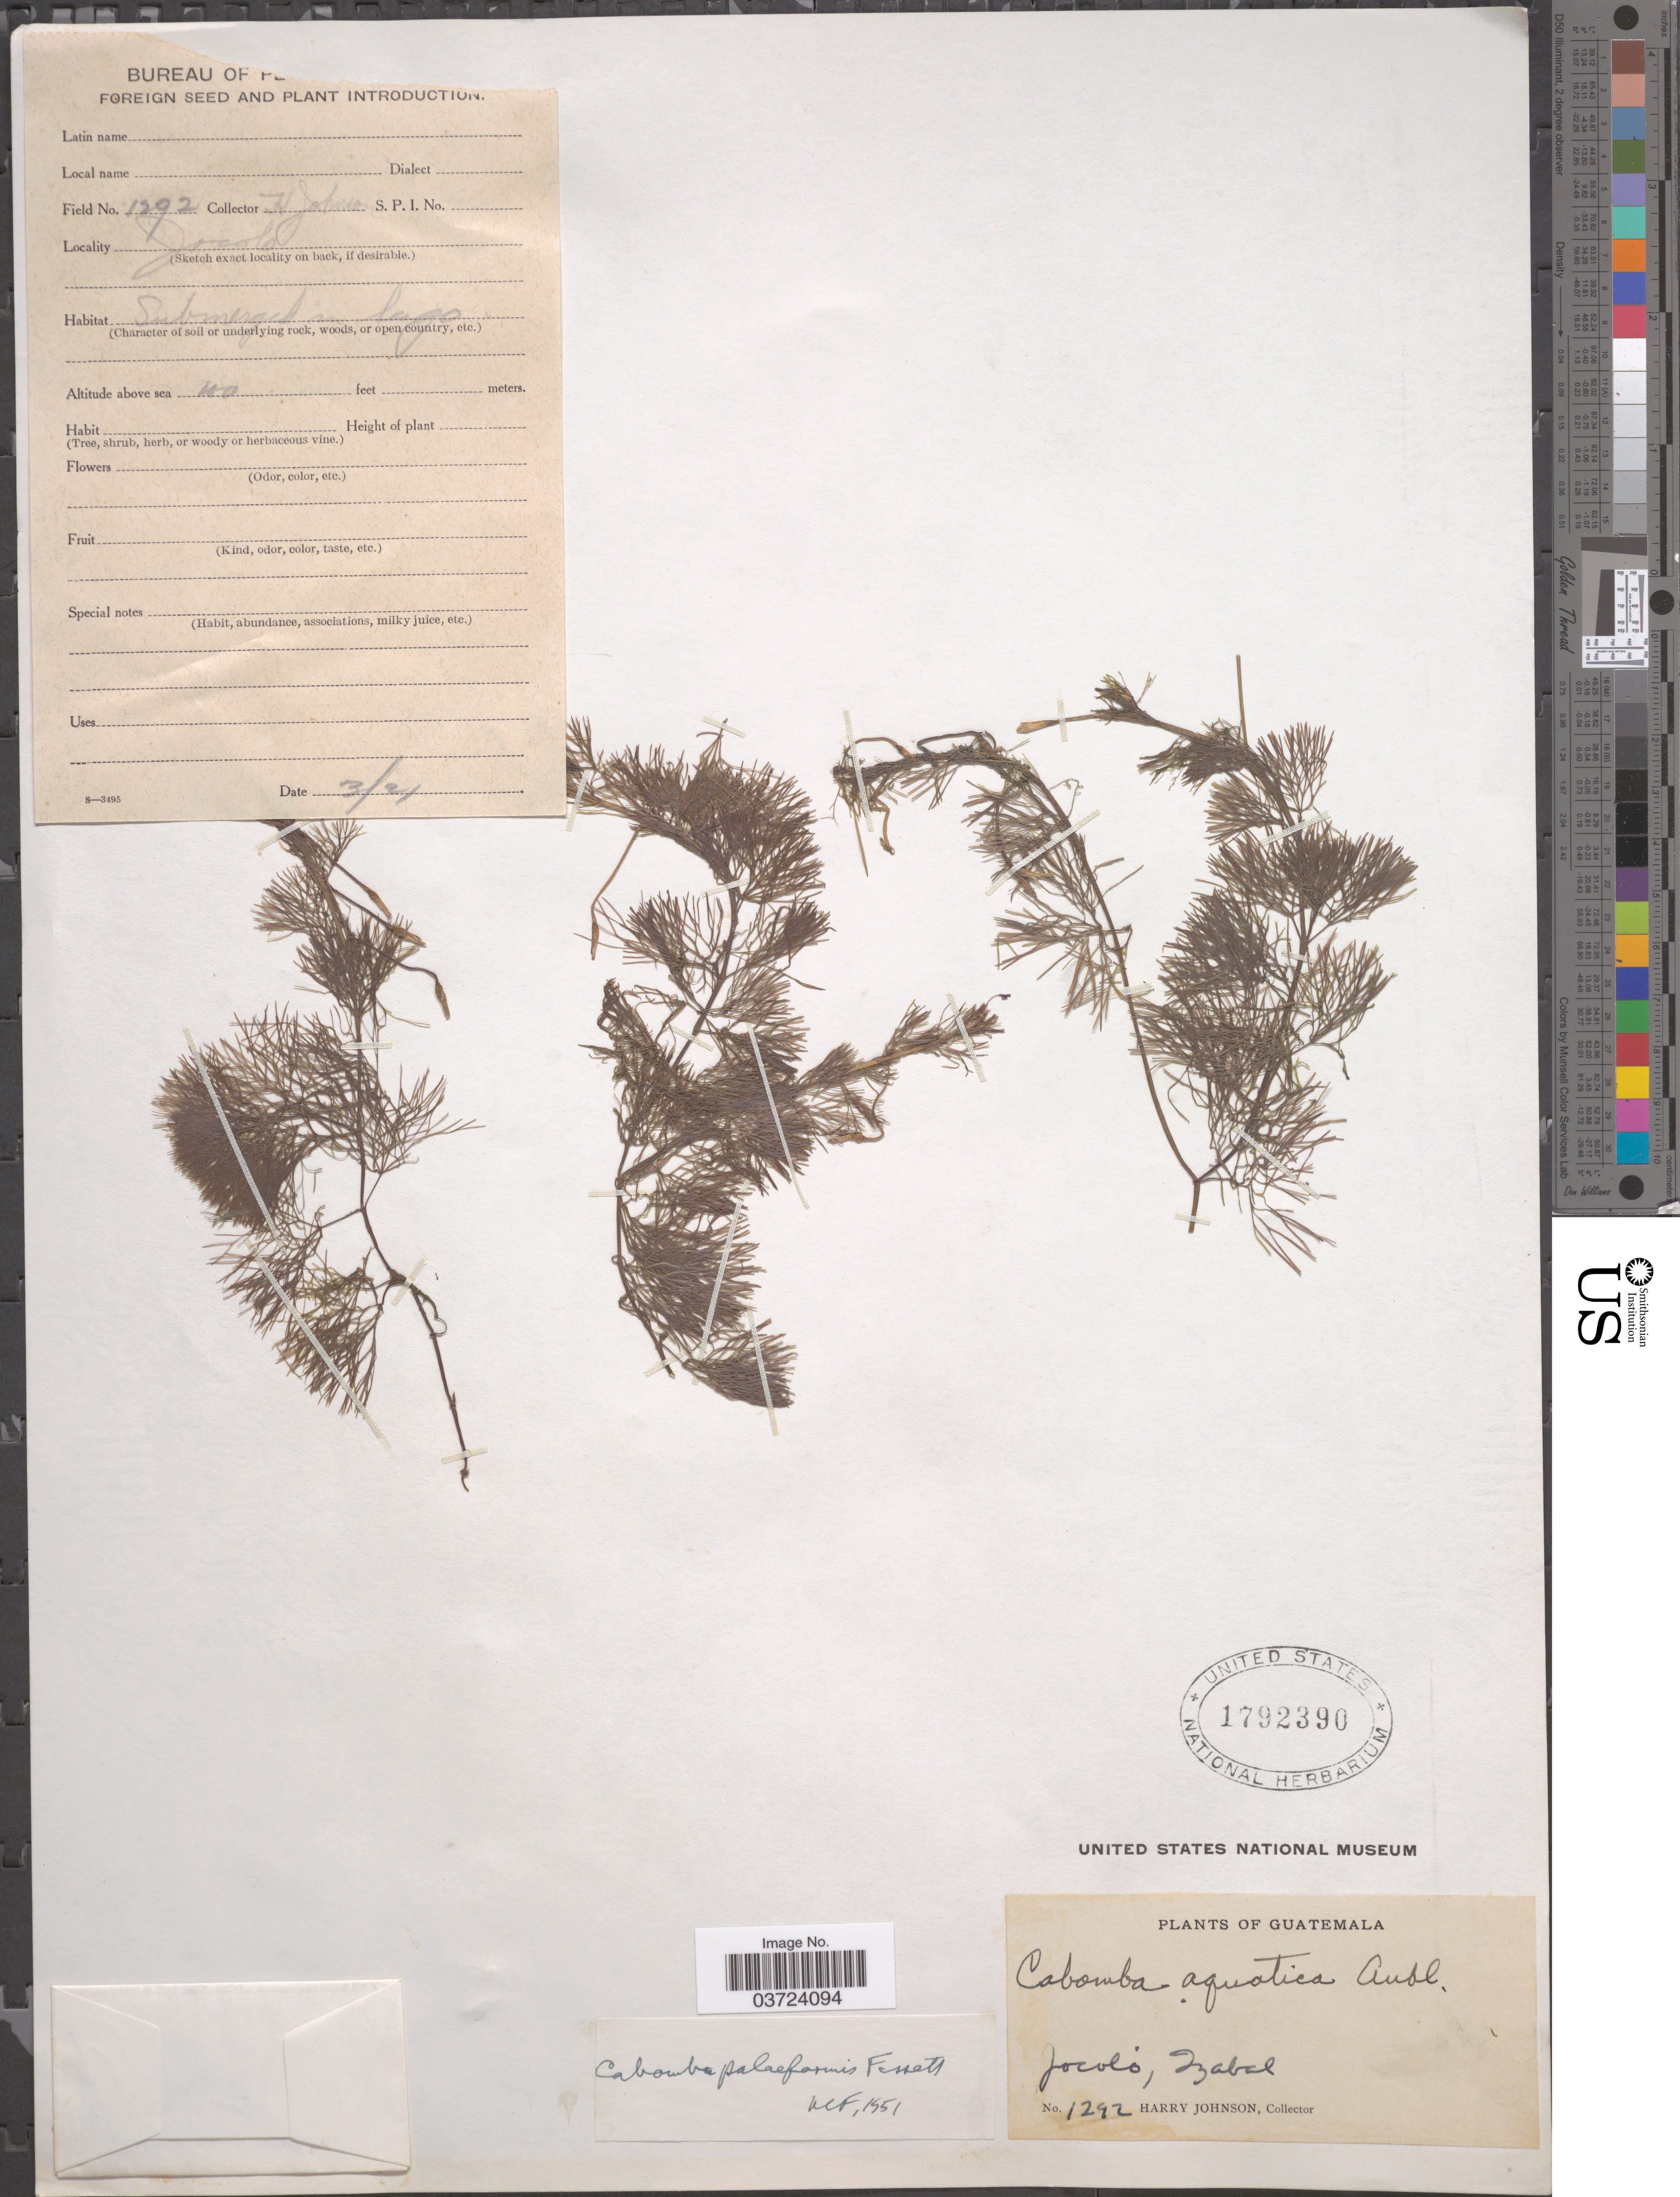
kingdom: Plantae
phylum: Tracheophyta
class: Magnoliopsida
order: Nymphaeales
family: Cabombaceae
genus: Cabomba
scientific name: Cabomba palaeformis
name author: Fassett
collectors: H. Johnson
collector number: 1292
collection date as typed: Transcribed d/m/y: /3/21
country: Guatemala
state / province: Izabal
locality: Jocoló.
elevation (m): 61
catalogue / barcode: US 1792390